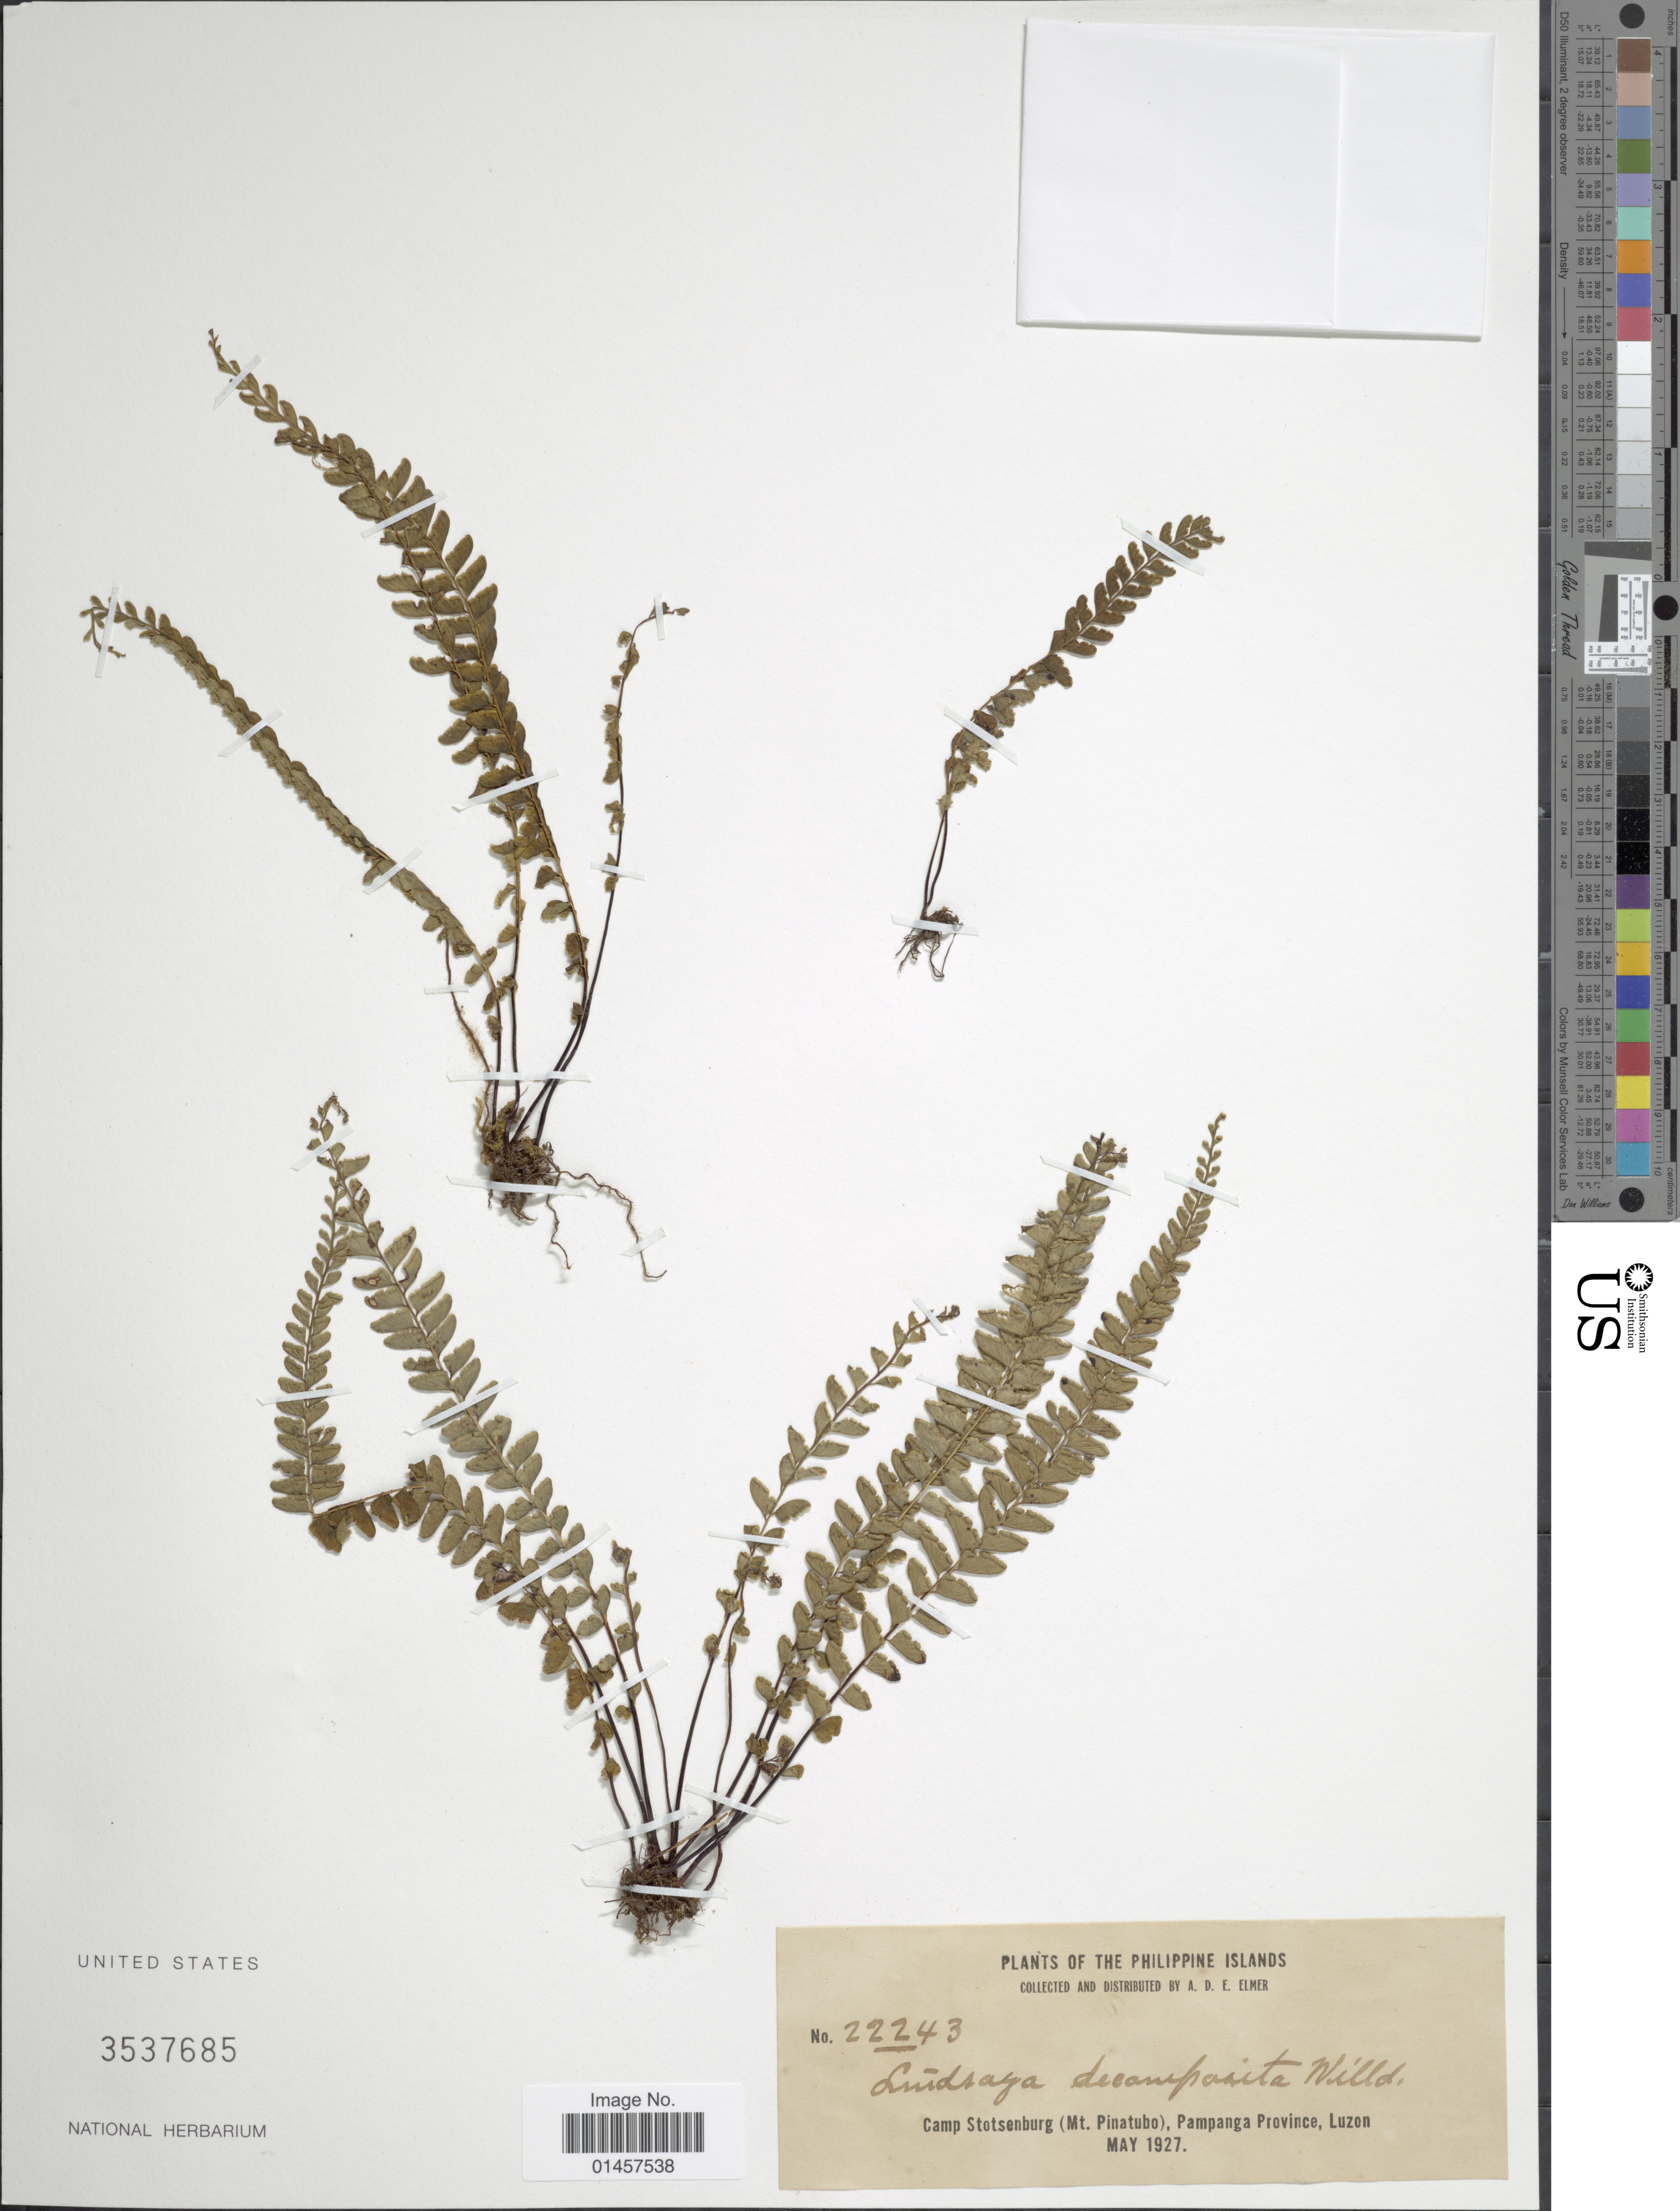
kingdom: Plantae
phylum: Tracheophyta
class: Polypodiopsida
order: Polypodiales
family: Lindsaeaceae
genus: Nesolindsaea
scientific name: Nesolindsaea caudata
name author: (Hook.) Lehtonen & Christenh.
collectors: A. D. E. Elmer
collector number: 22243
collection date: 1927-05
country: Philippines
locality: Philippine Islands, Camp Stotsenburg(Mt. Pinatubo), Pampanga Province, Luzon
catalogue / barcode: US 3537685